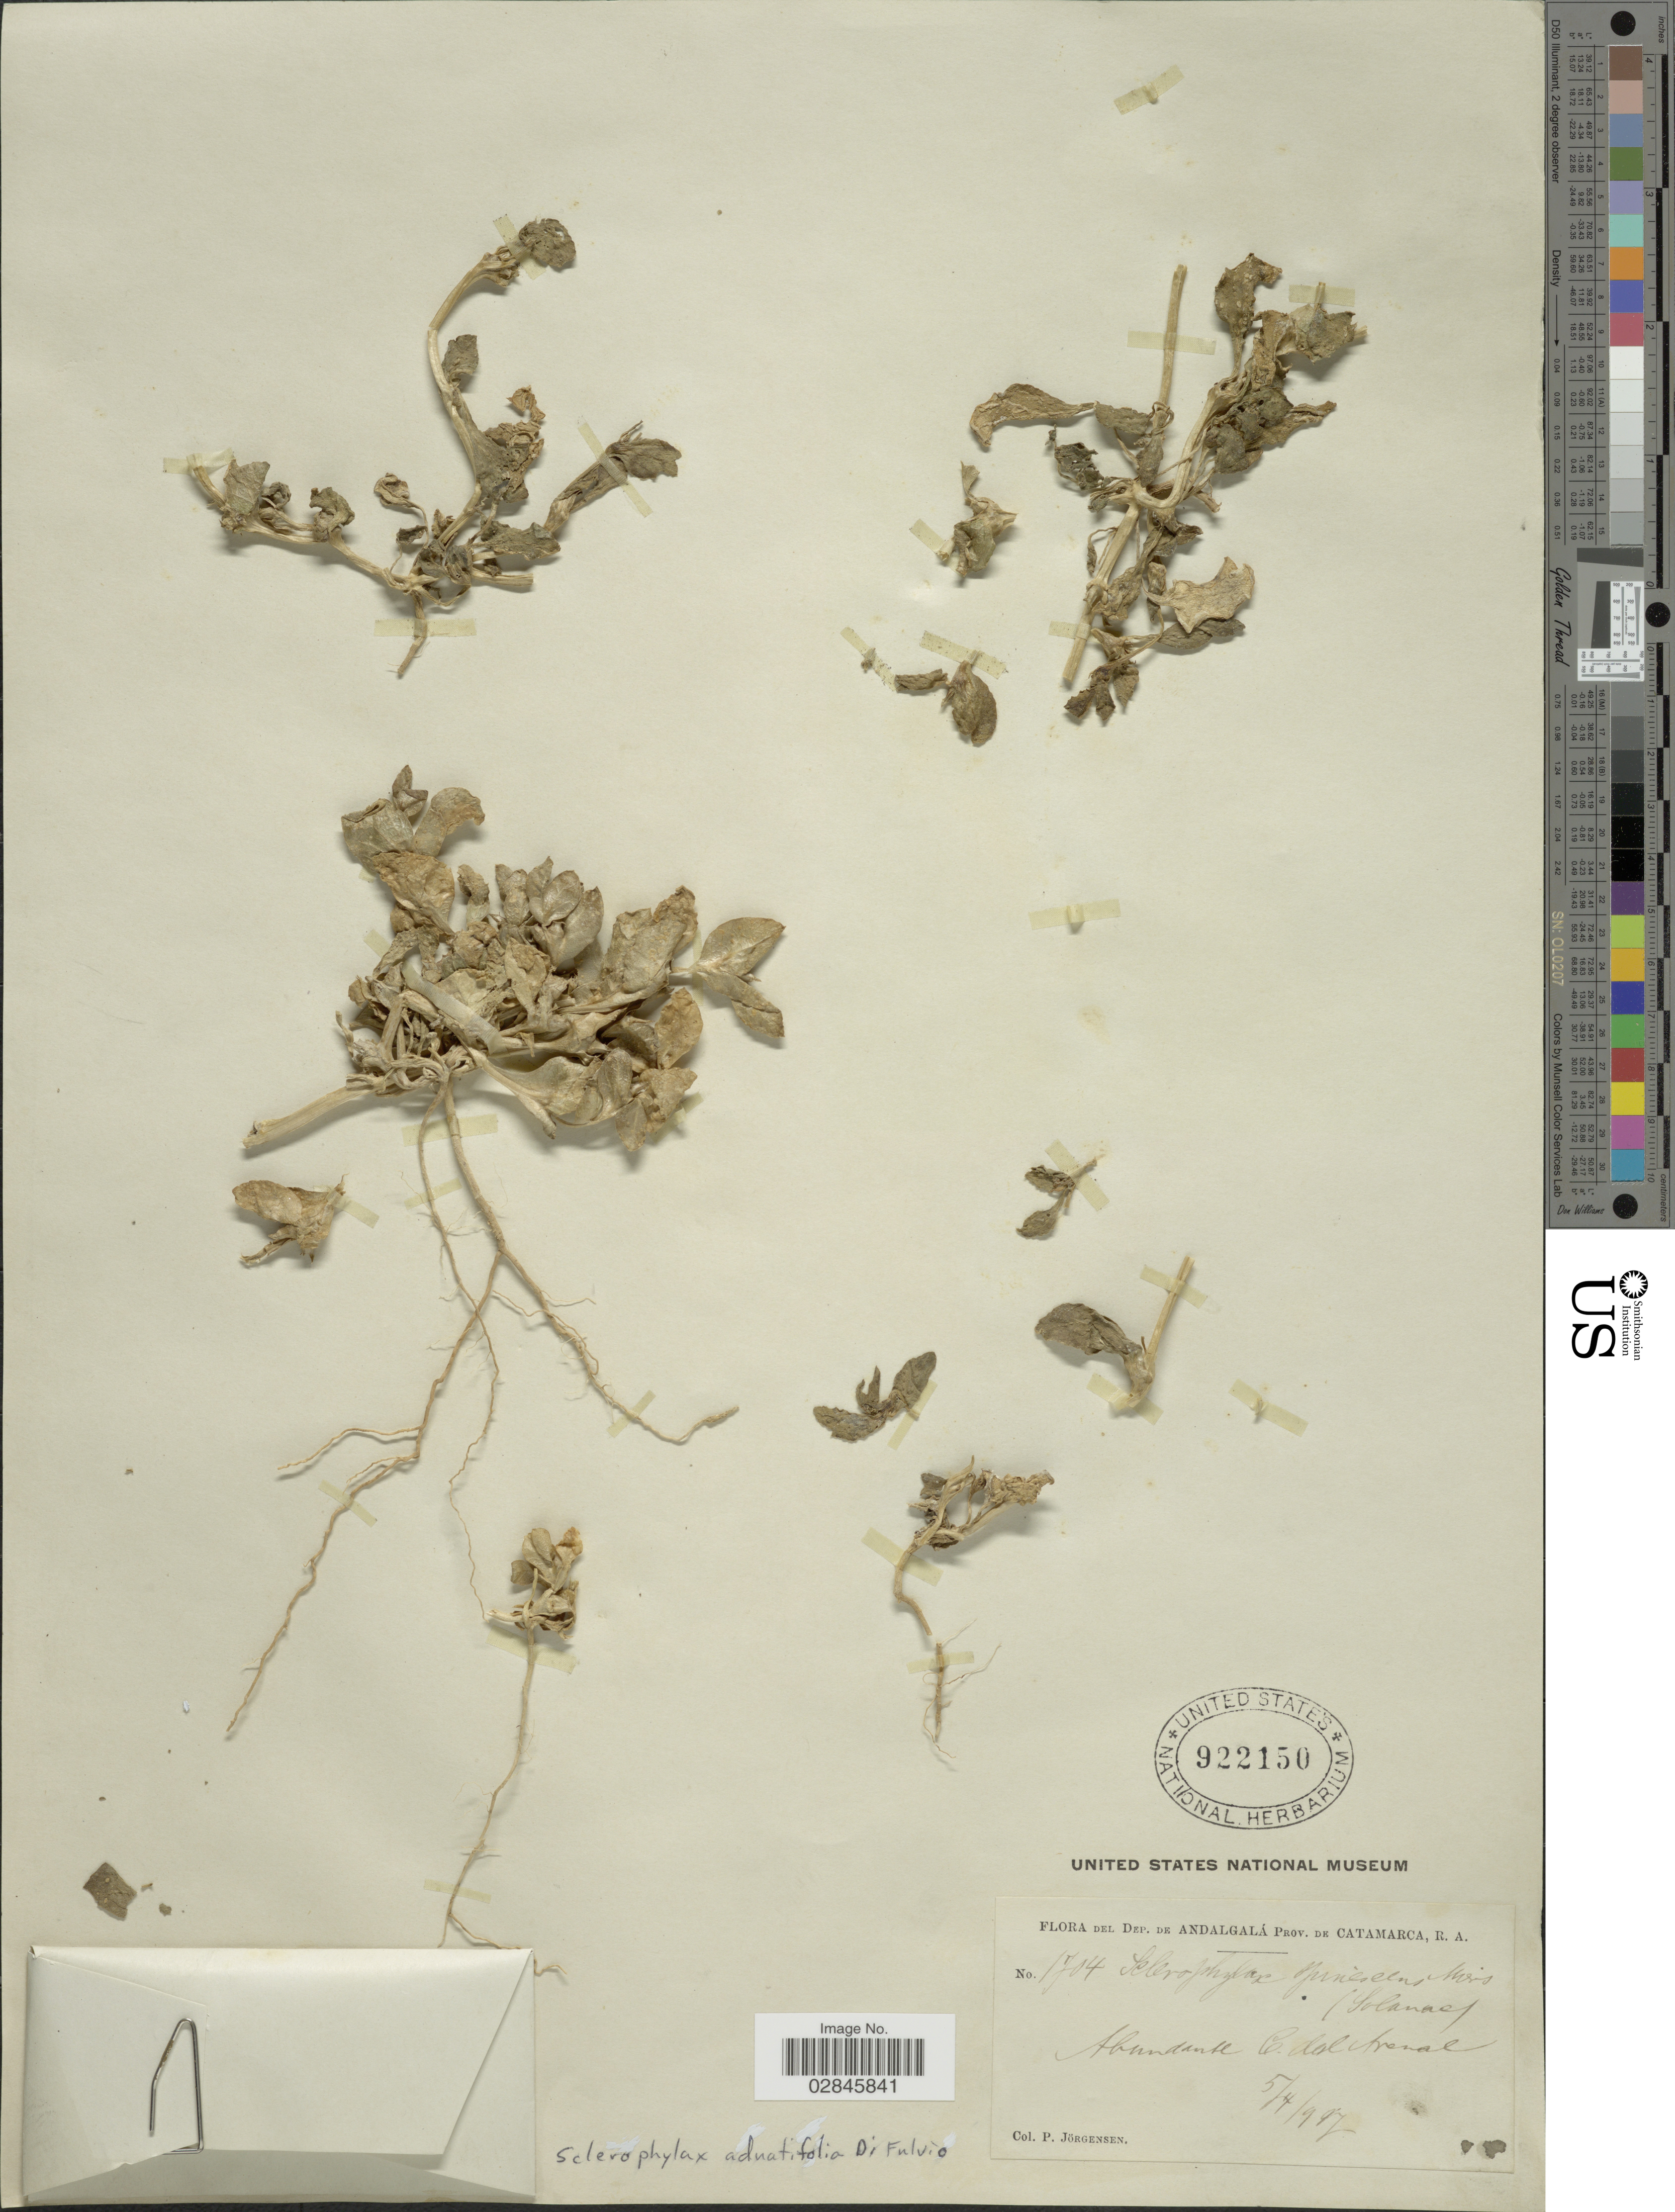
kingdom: Plantae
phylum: Tracheophyta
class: Magnoliopsida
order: Solanales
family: Solanaceae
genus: Sclerophylax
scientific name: Sclerophylax adnatifolia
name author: Di Fulvio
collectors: P. Jörgensen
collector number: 1704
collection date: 1997-04-05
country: Argentina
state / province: Catamarca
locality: Dep. de Andalgalá, R.A. Abundante C. del Arenal.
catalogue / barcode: US 922150